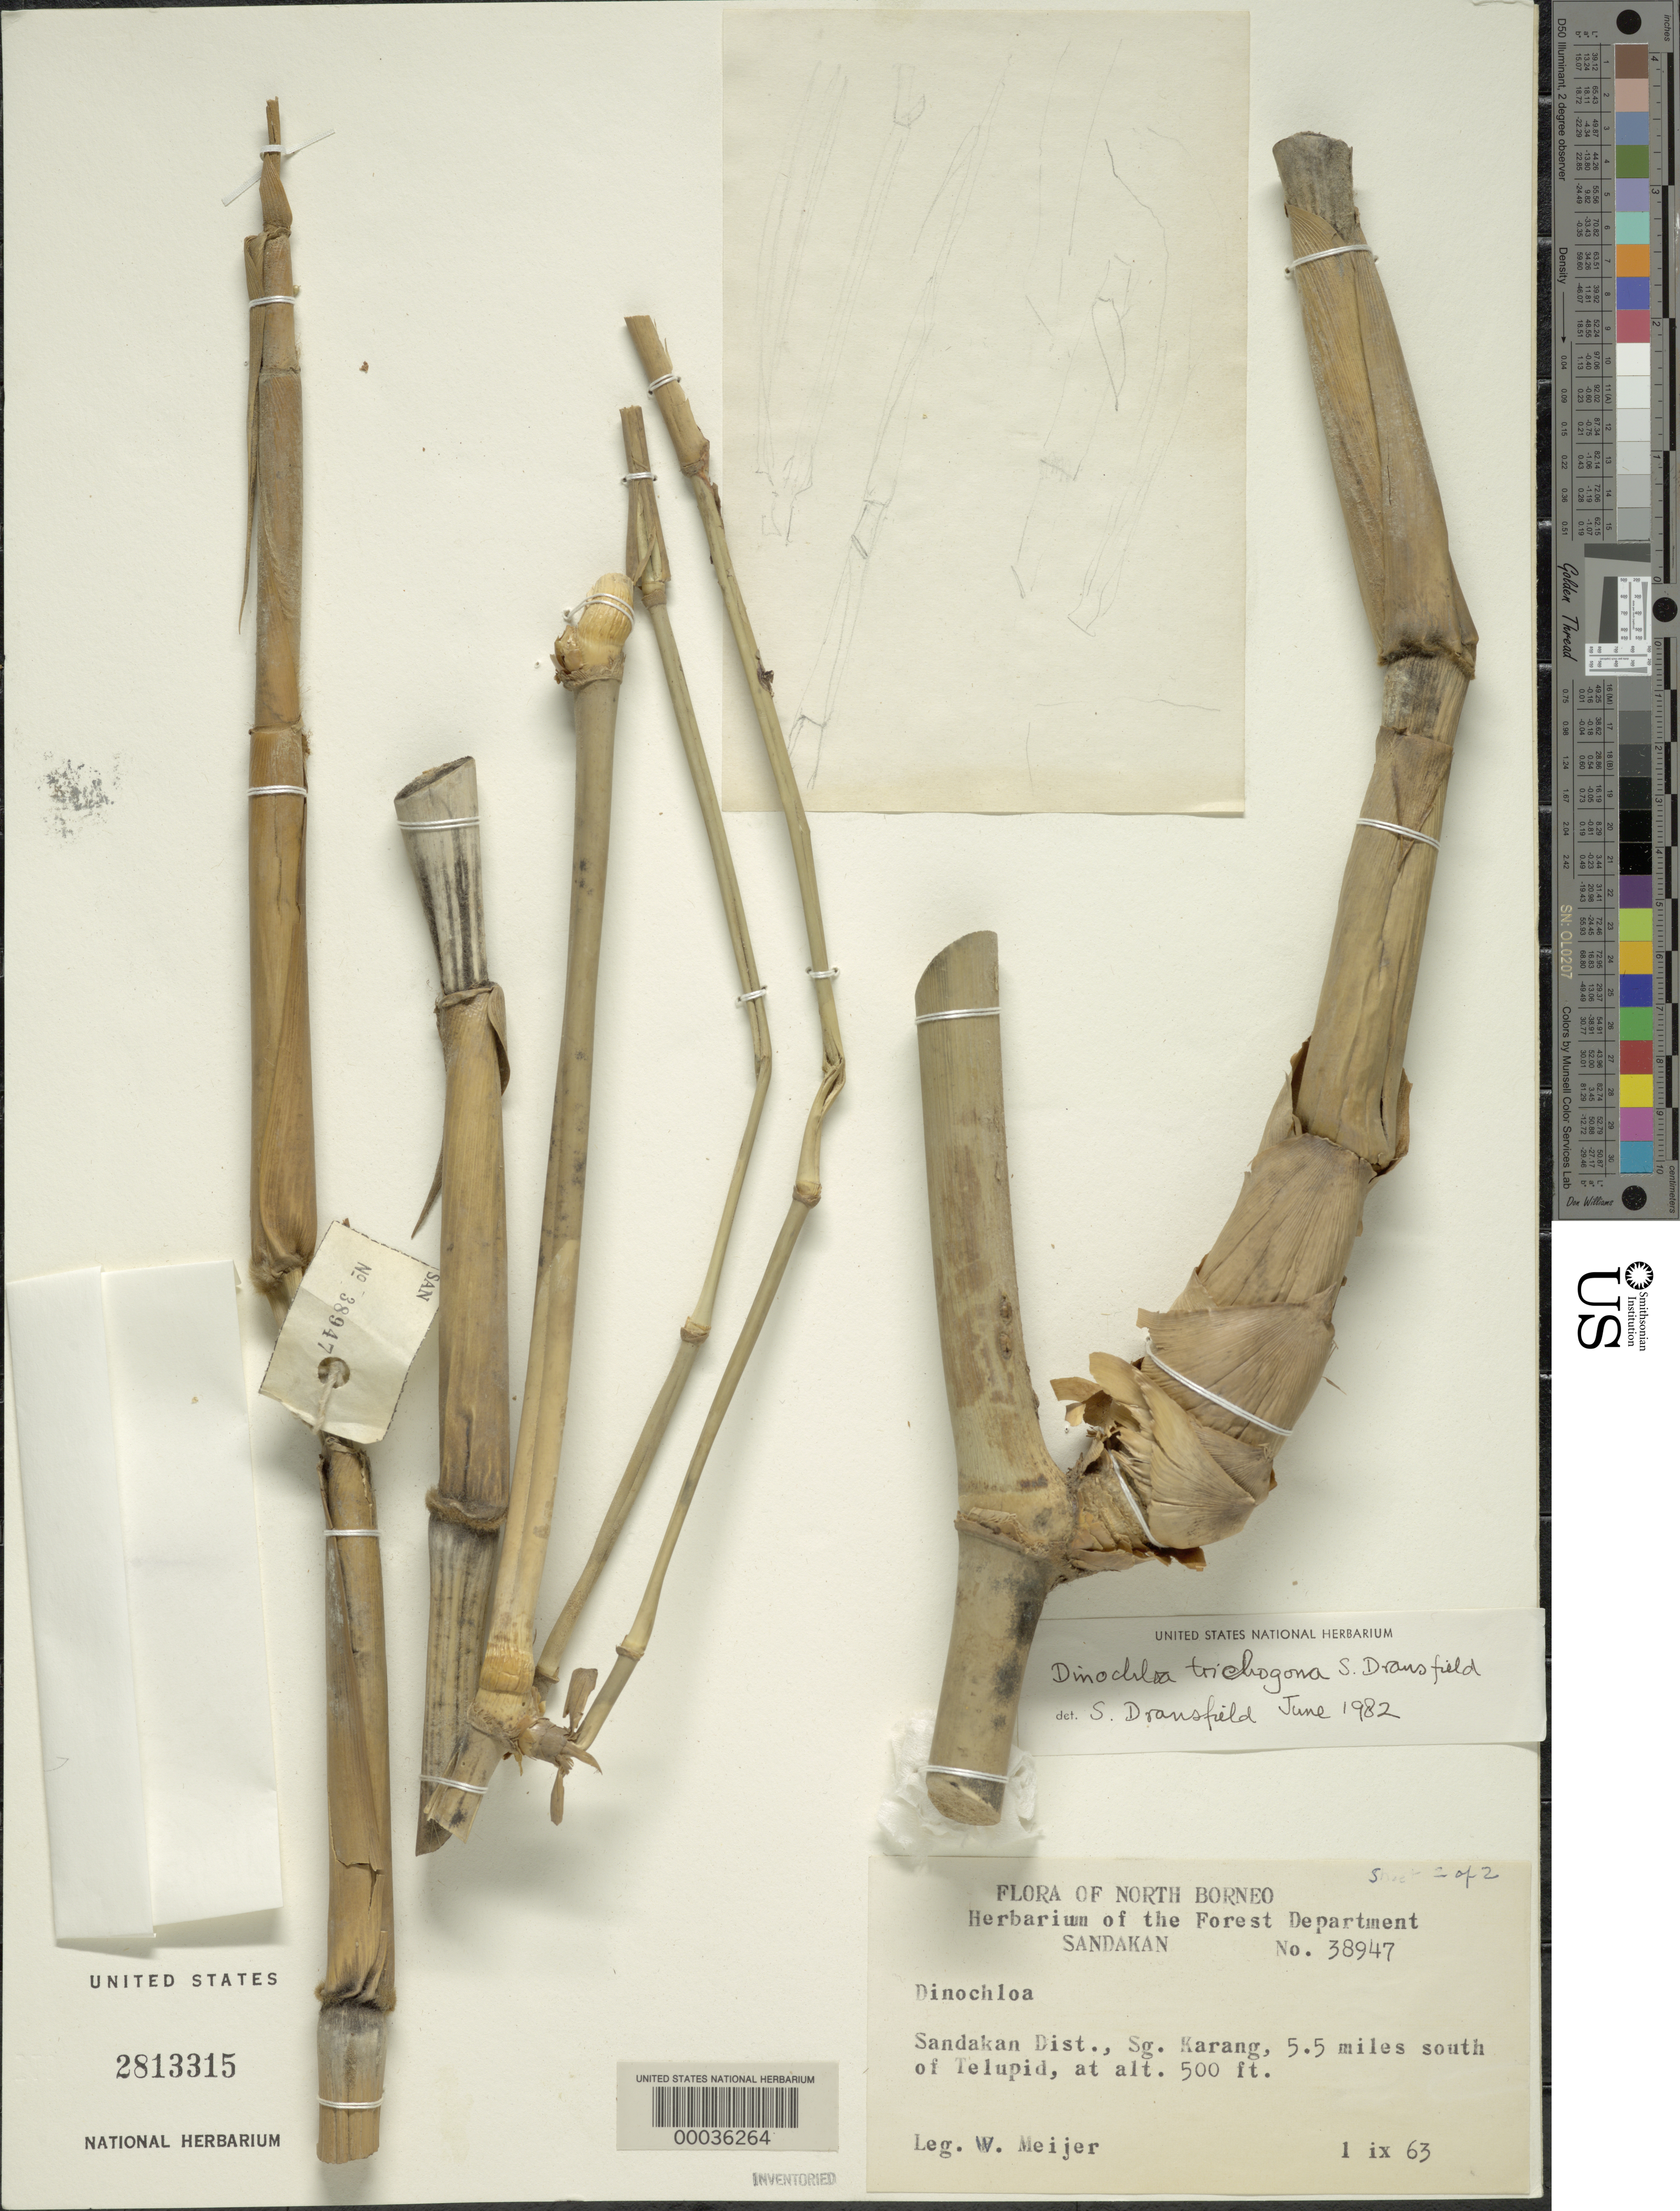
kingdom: Plantae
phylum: Tracheophyta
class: Liliopsida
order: Poales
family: Poaceae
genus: Dinochloa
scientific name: Dinochloa trichogona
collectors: W. Meijer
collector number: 38947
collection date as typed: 01 Sep 1963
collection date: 1963-09-01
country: Malaysia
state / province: Sabah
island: Borneo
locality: Sandakan dist., sg. karang, 5.5 miles s of telupid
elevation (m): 153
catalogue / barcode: US 2813315